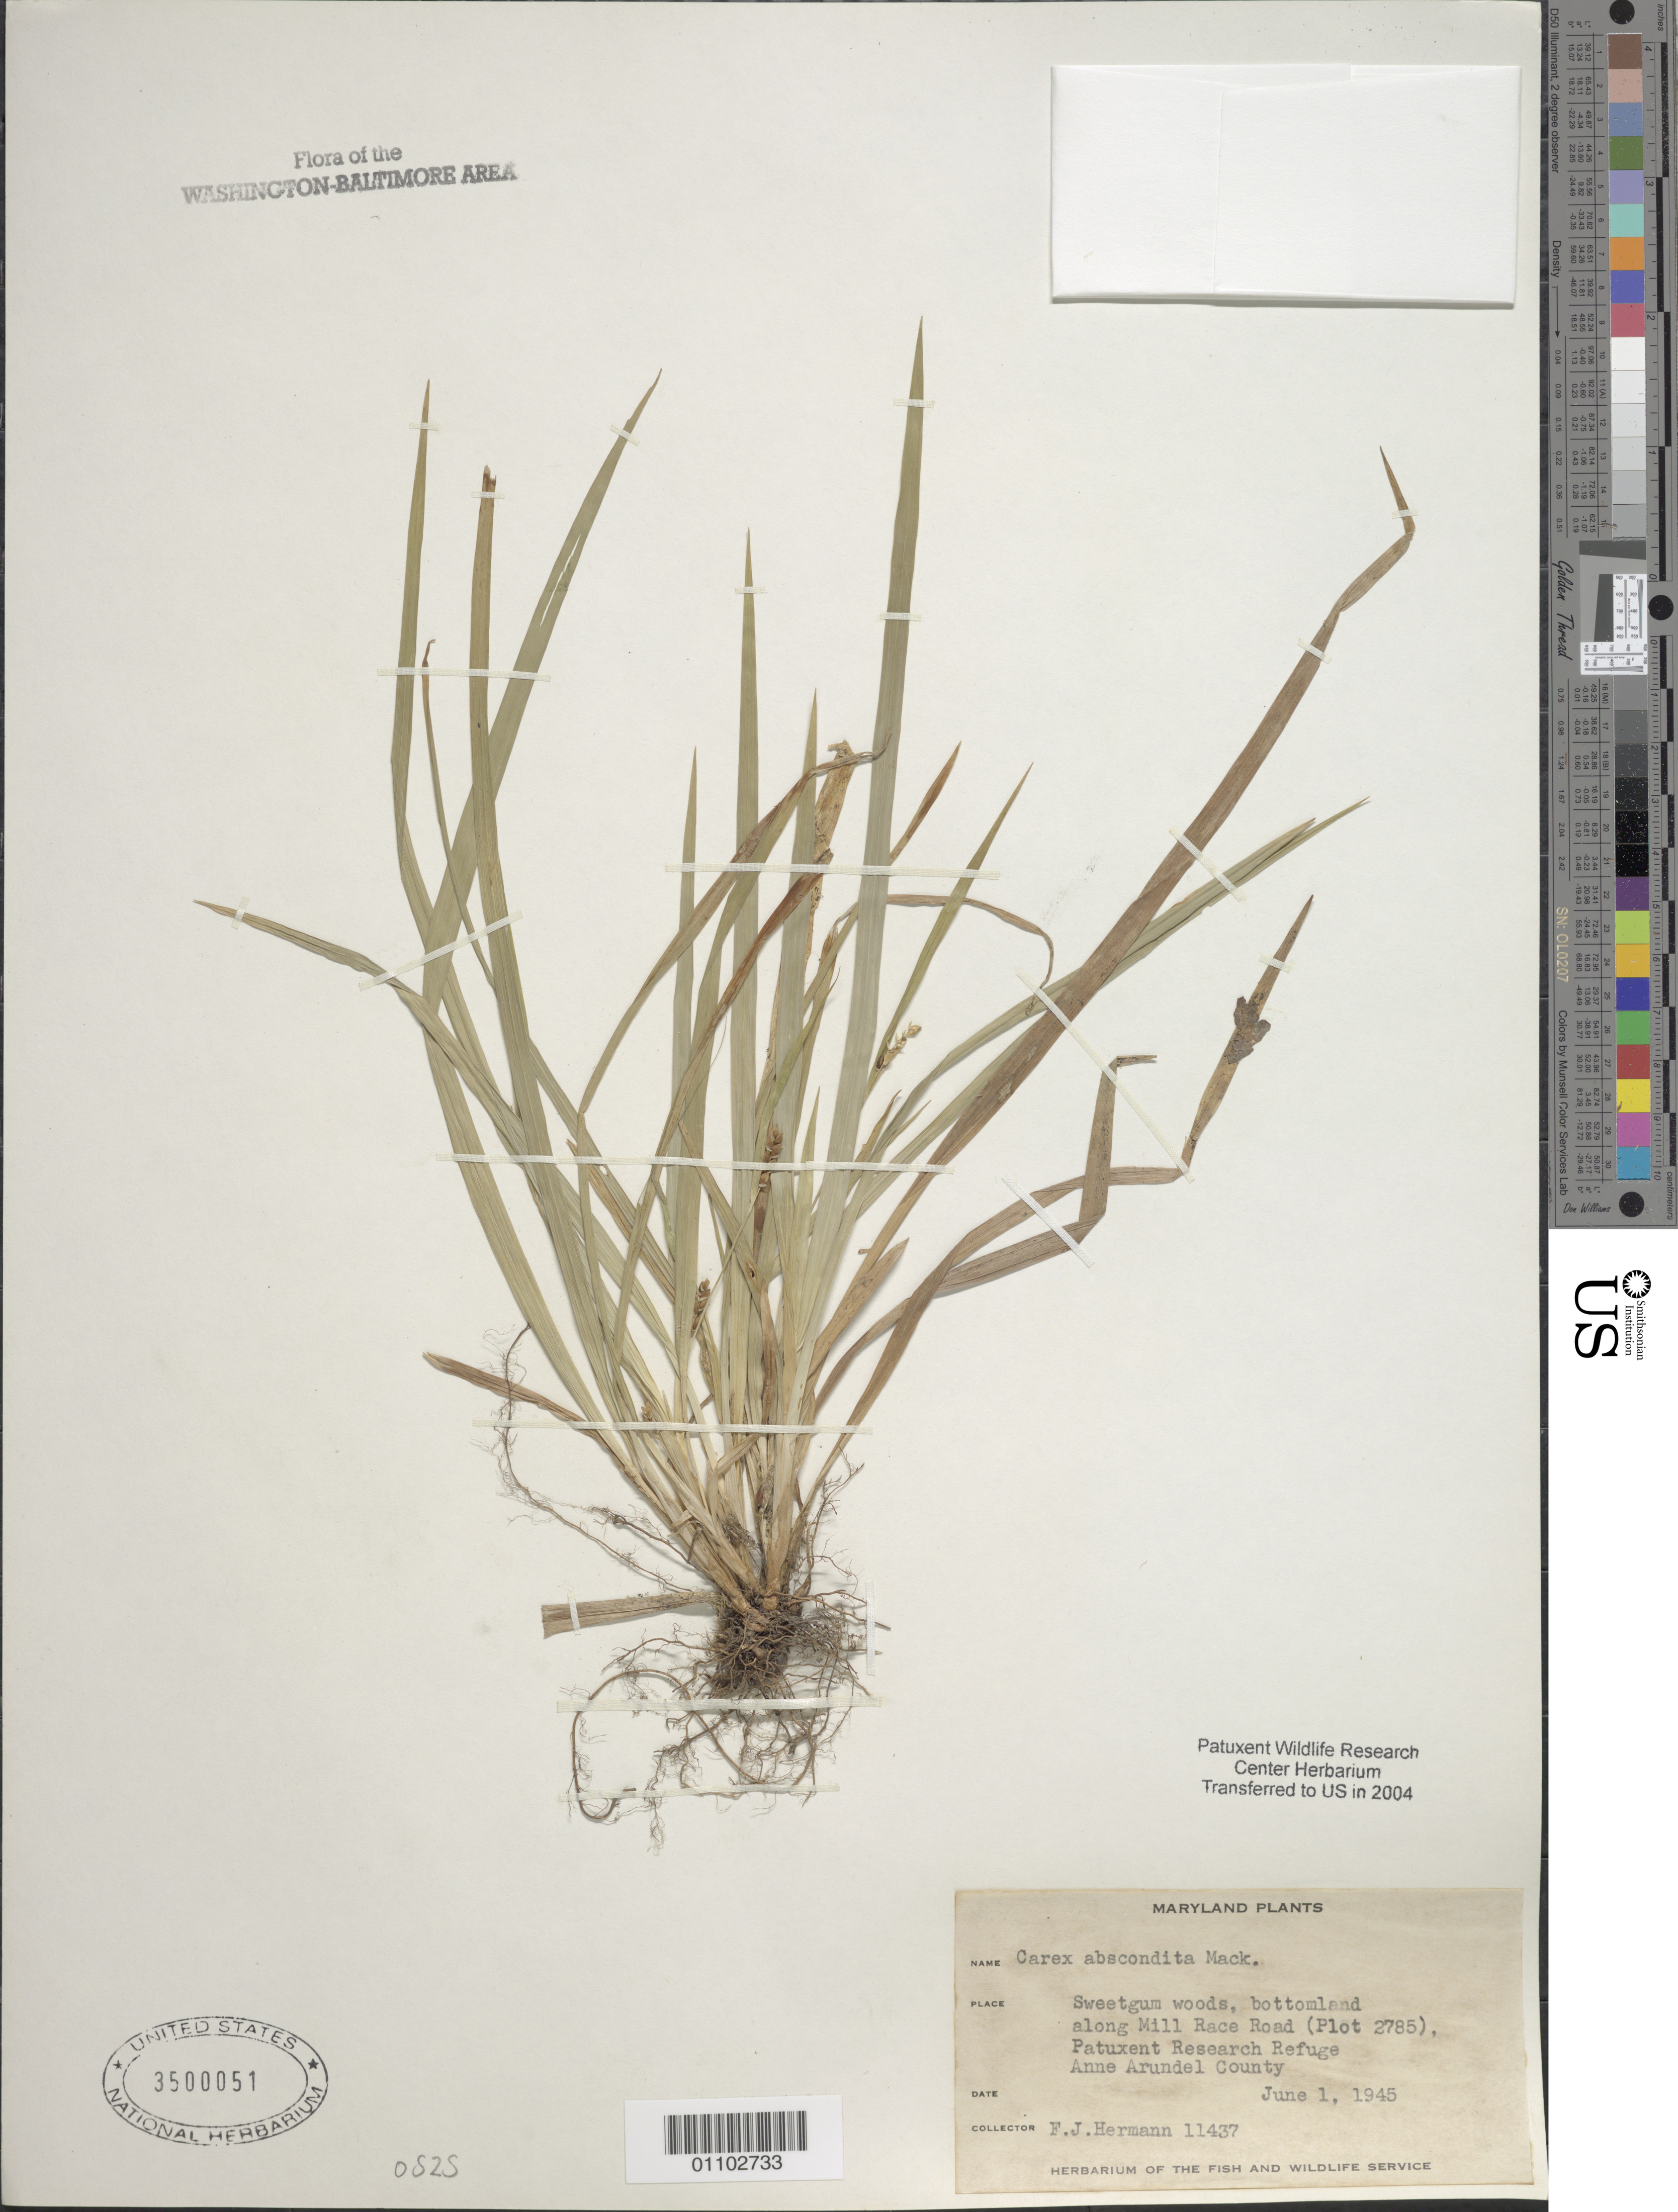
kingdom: Plantae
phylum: Tracheophyta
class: Liliopsida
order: Poales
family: Cyperaceae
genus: Carex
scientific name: Carex abscondita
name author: Mack.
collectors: F. J. Hermann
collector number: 11437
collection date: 1945-06-01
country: United States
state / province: Maryland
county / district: Anne Arundel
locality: Bottomland along Mill Race Road (Plot 2785), Patuxent Research Refuge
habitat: Sweetgum woods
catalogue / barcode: US 3500051